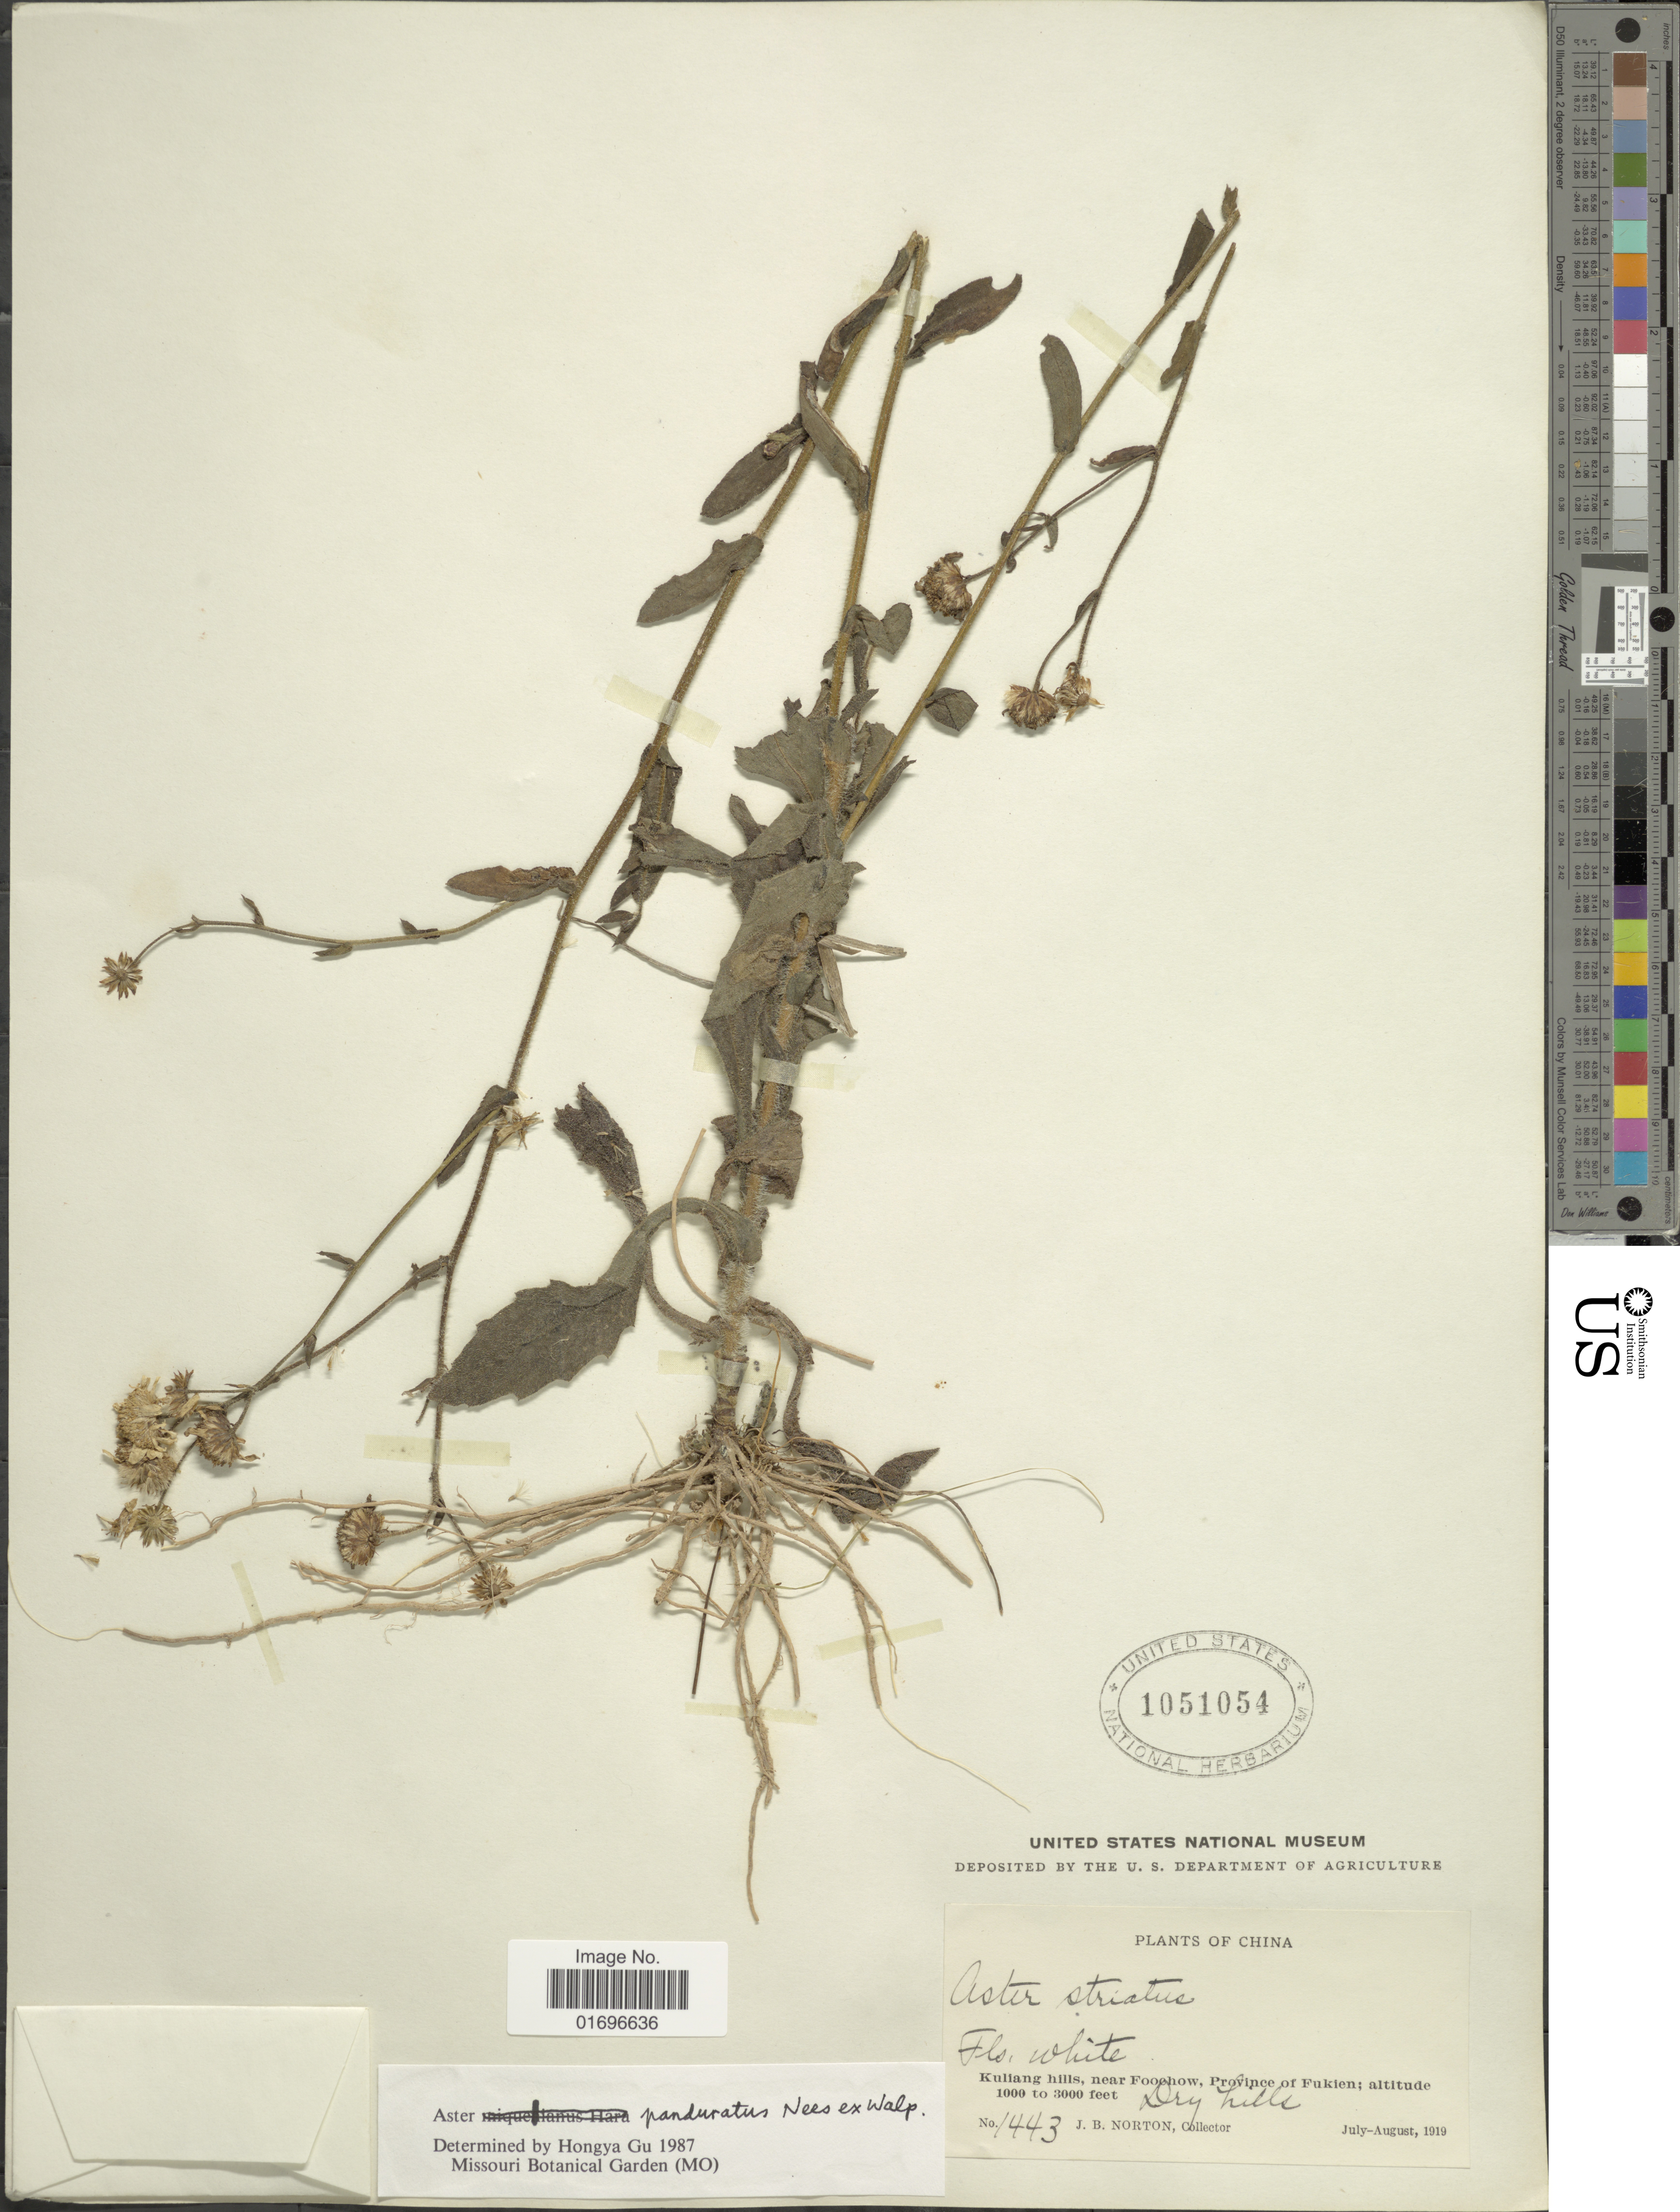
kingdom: Plantae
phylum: Tracheophyta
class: Magnoliopsida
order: Asterales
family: Asteraceae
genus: Aster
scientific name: Aster panduratus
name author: Nees ex Walp.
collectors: J. B. Norton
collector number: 1443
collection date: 1919-07/1919-08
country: China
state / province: Fujian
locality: China. Kuliang hills, near Foochow, Province of Fukien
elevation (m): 305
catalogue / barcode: US 1051054